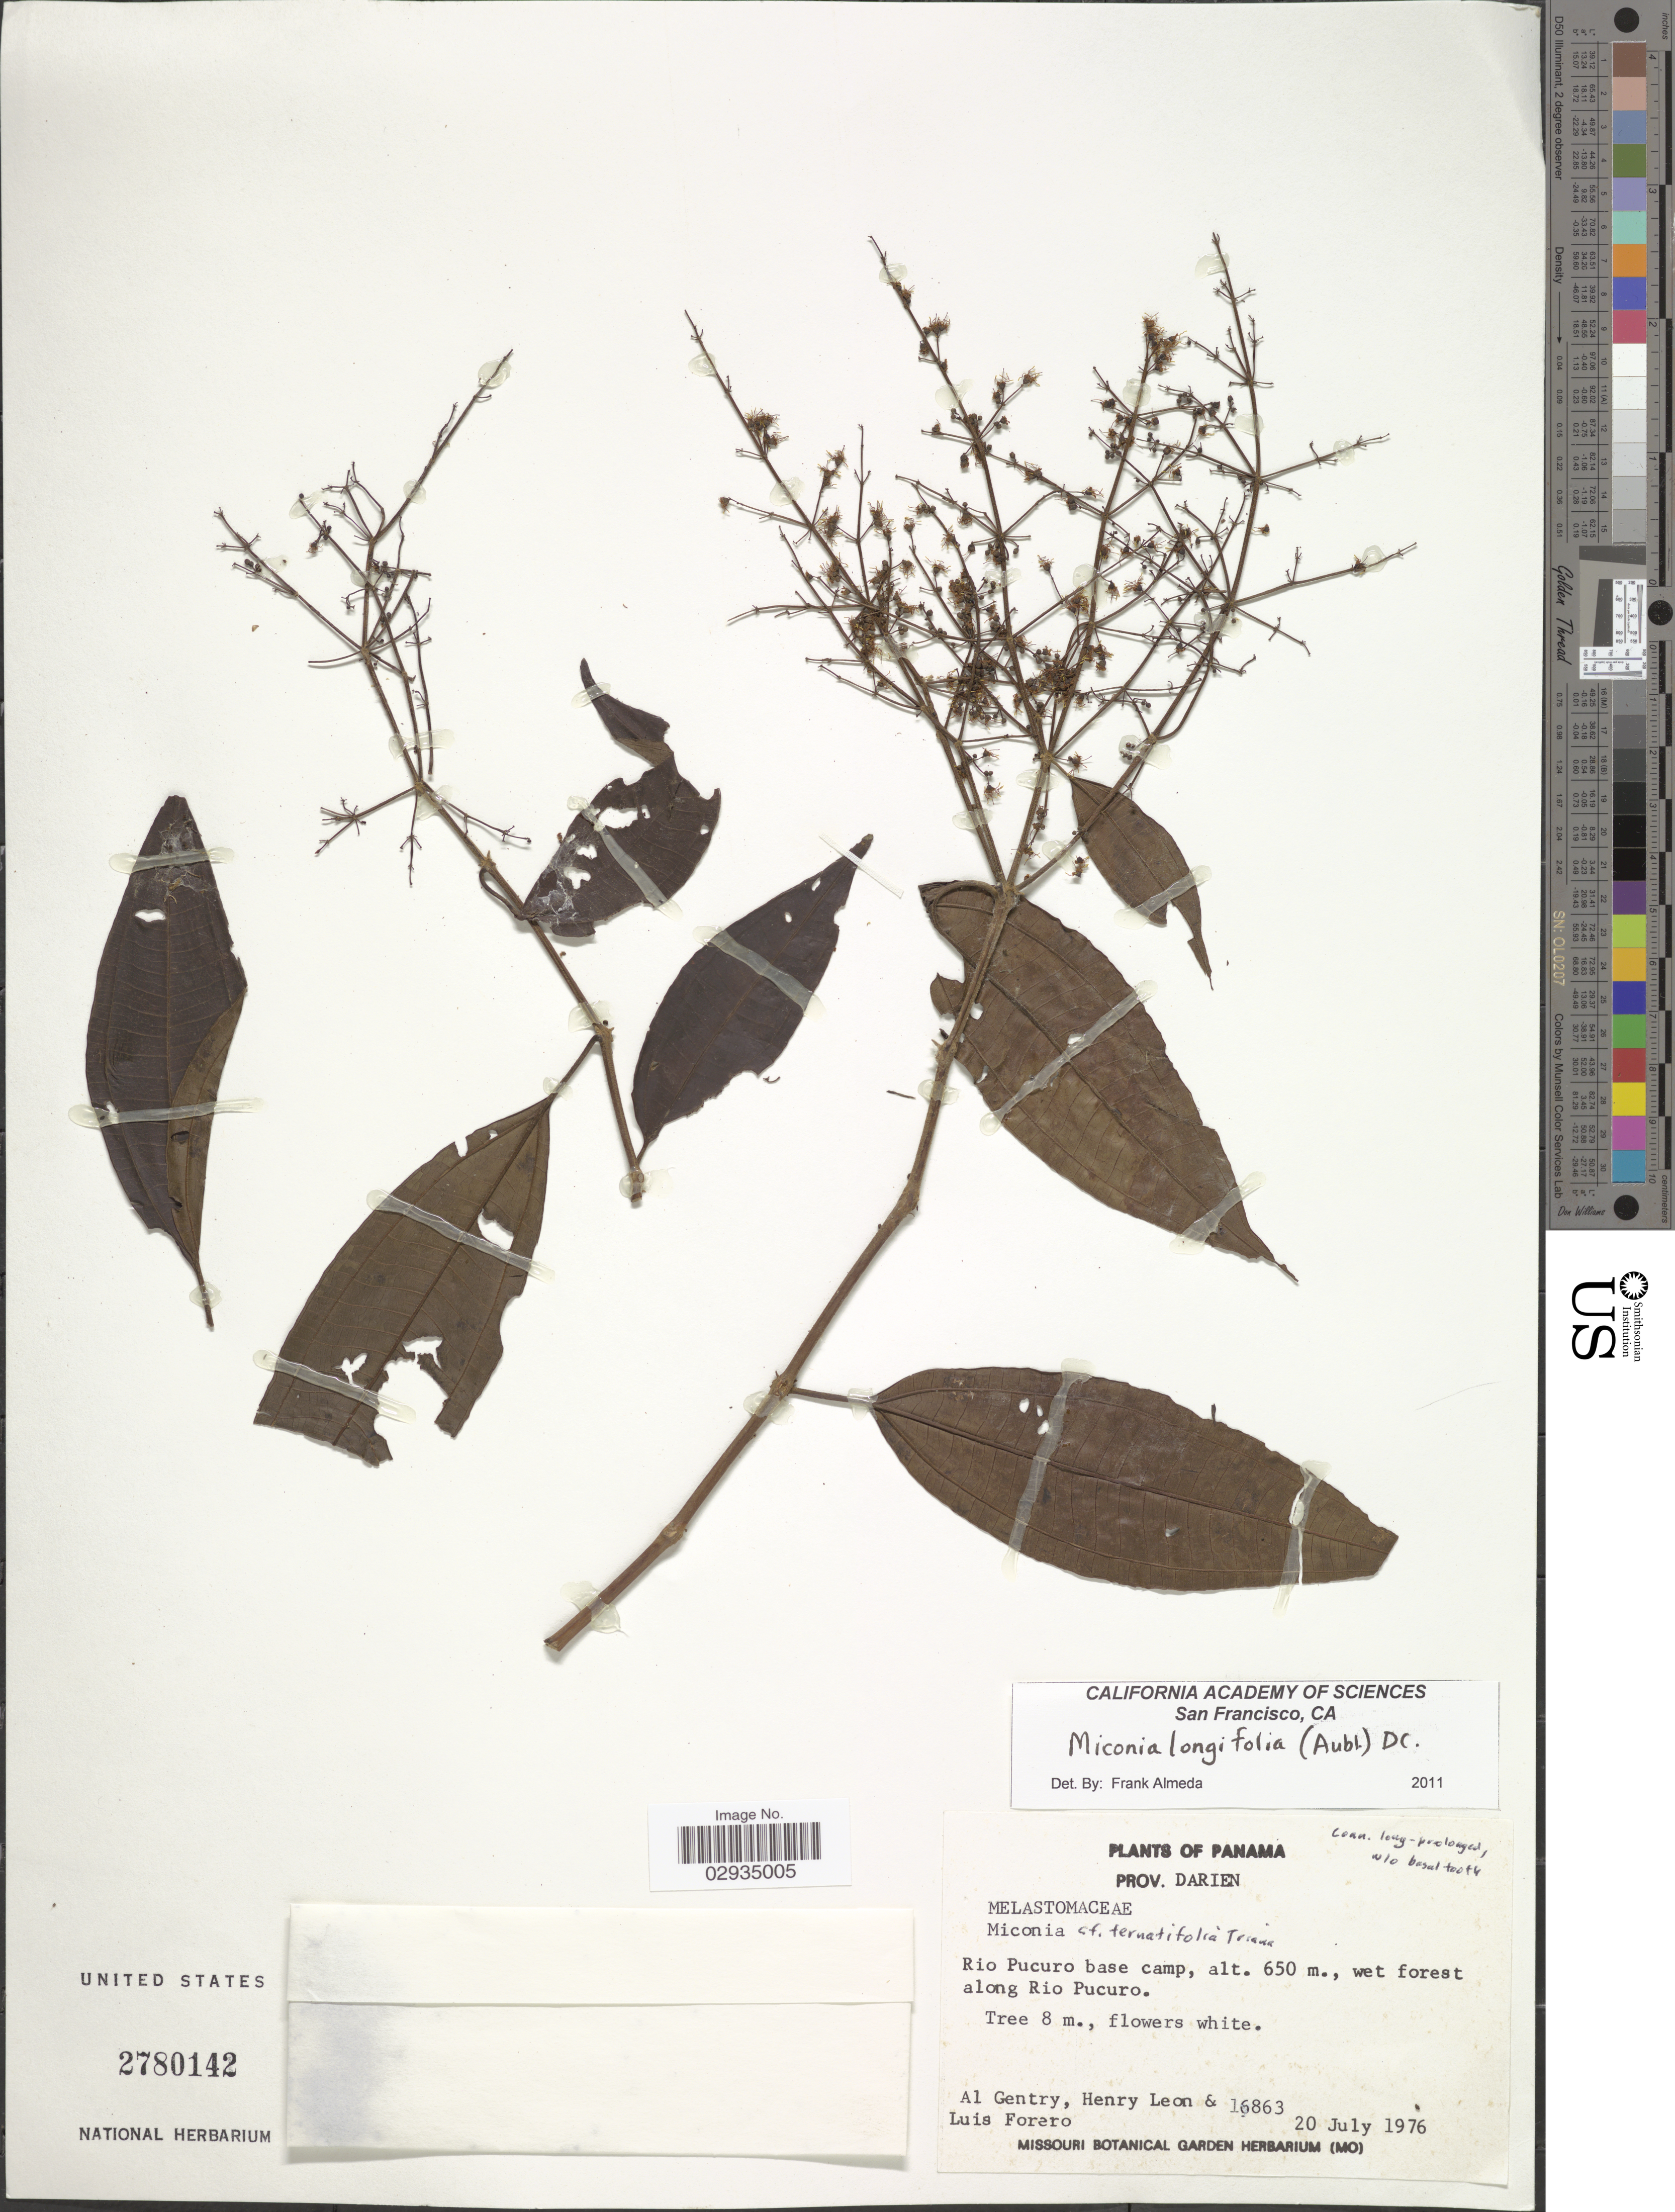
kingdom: Plantae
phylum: Tracheophyta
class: Magnoliopsida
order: Myrtales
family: Melastomataceae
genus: Miconia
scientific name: Miconia longifolia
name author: (Aubl.) DC.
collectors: A. H. Gentry, Henry Leon & L. Forero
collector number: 16863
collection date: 1976-07-20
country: Panama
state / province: Darién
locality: Rio Pucuro base camp, wet forest along Rio Pucuro.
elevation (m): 650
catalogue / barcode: US 2780142